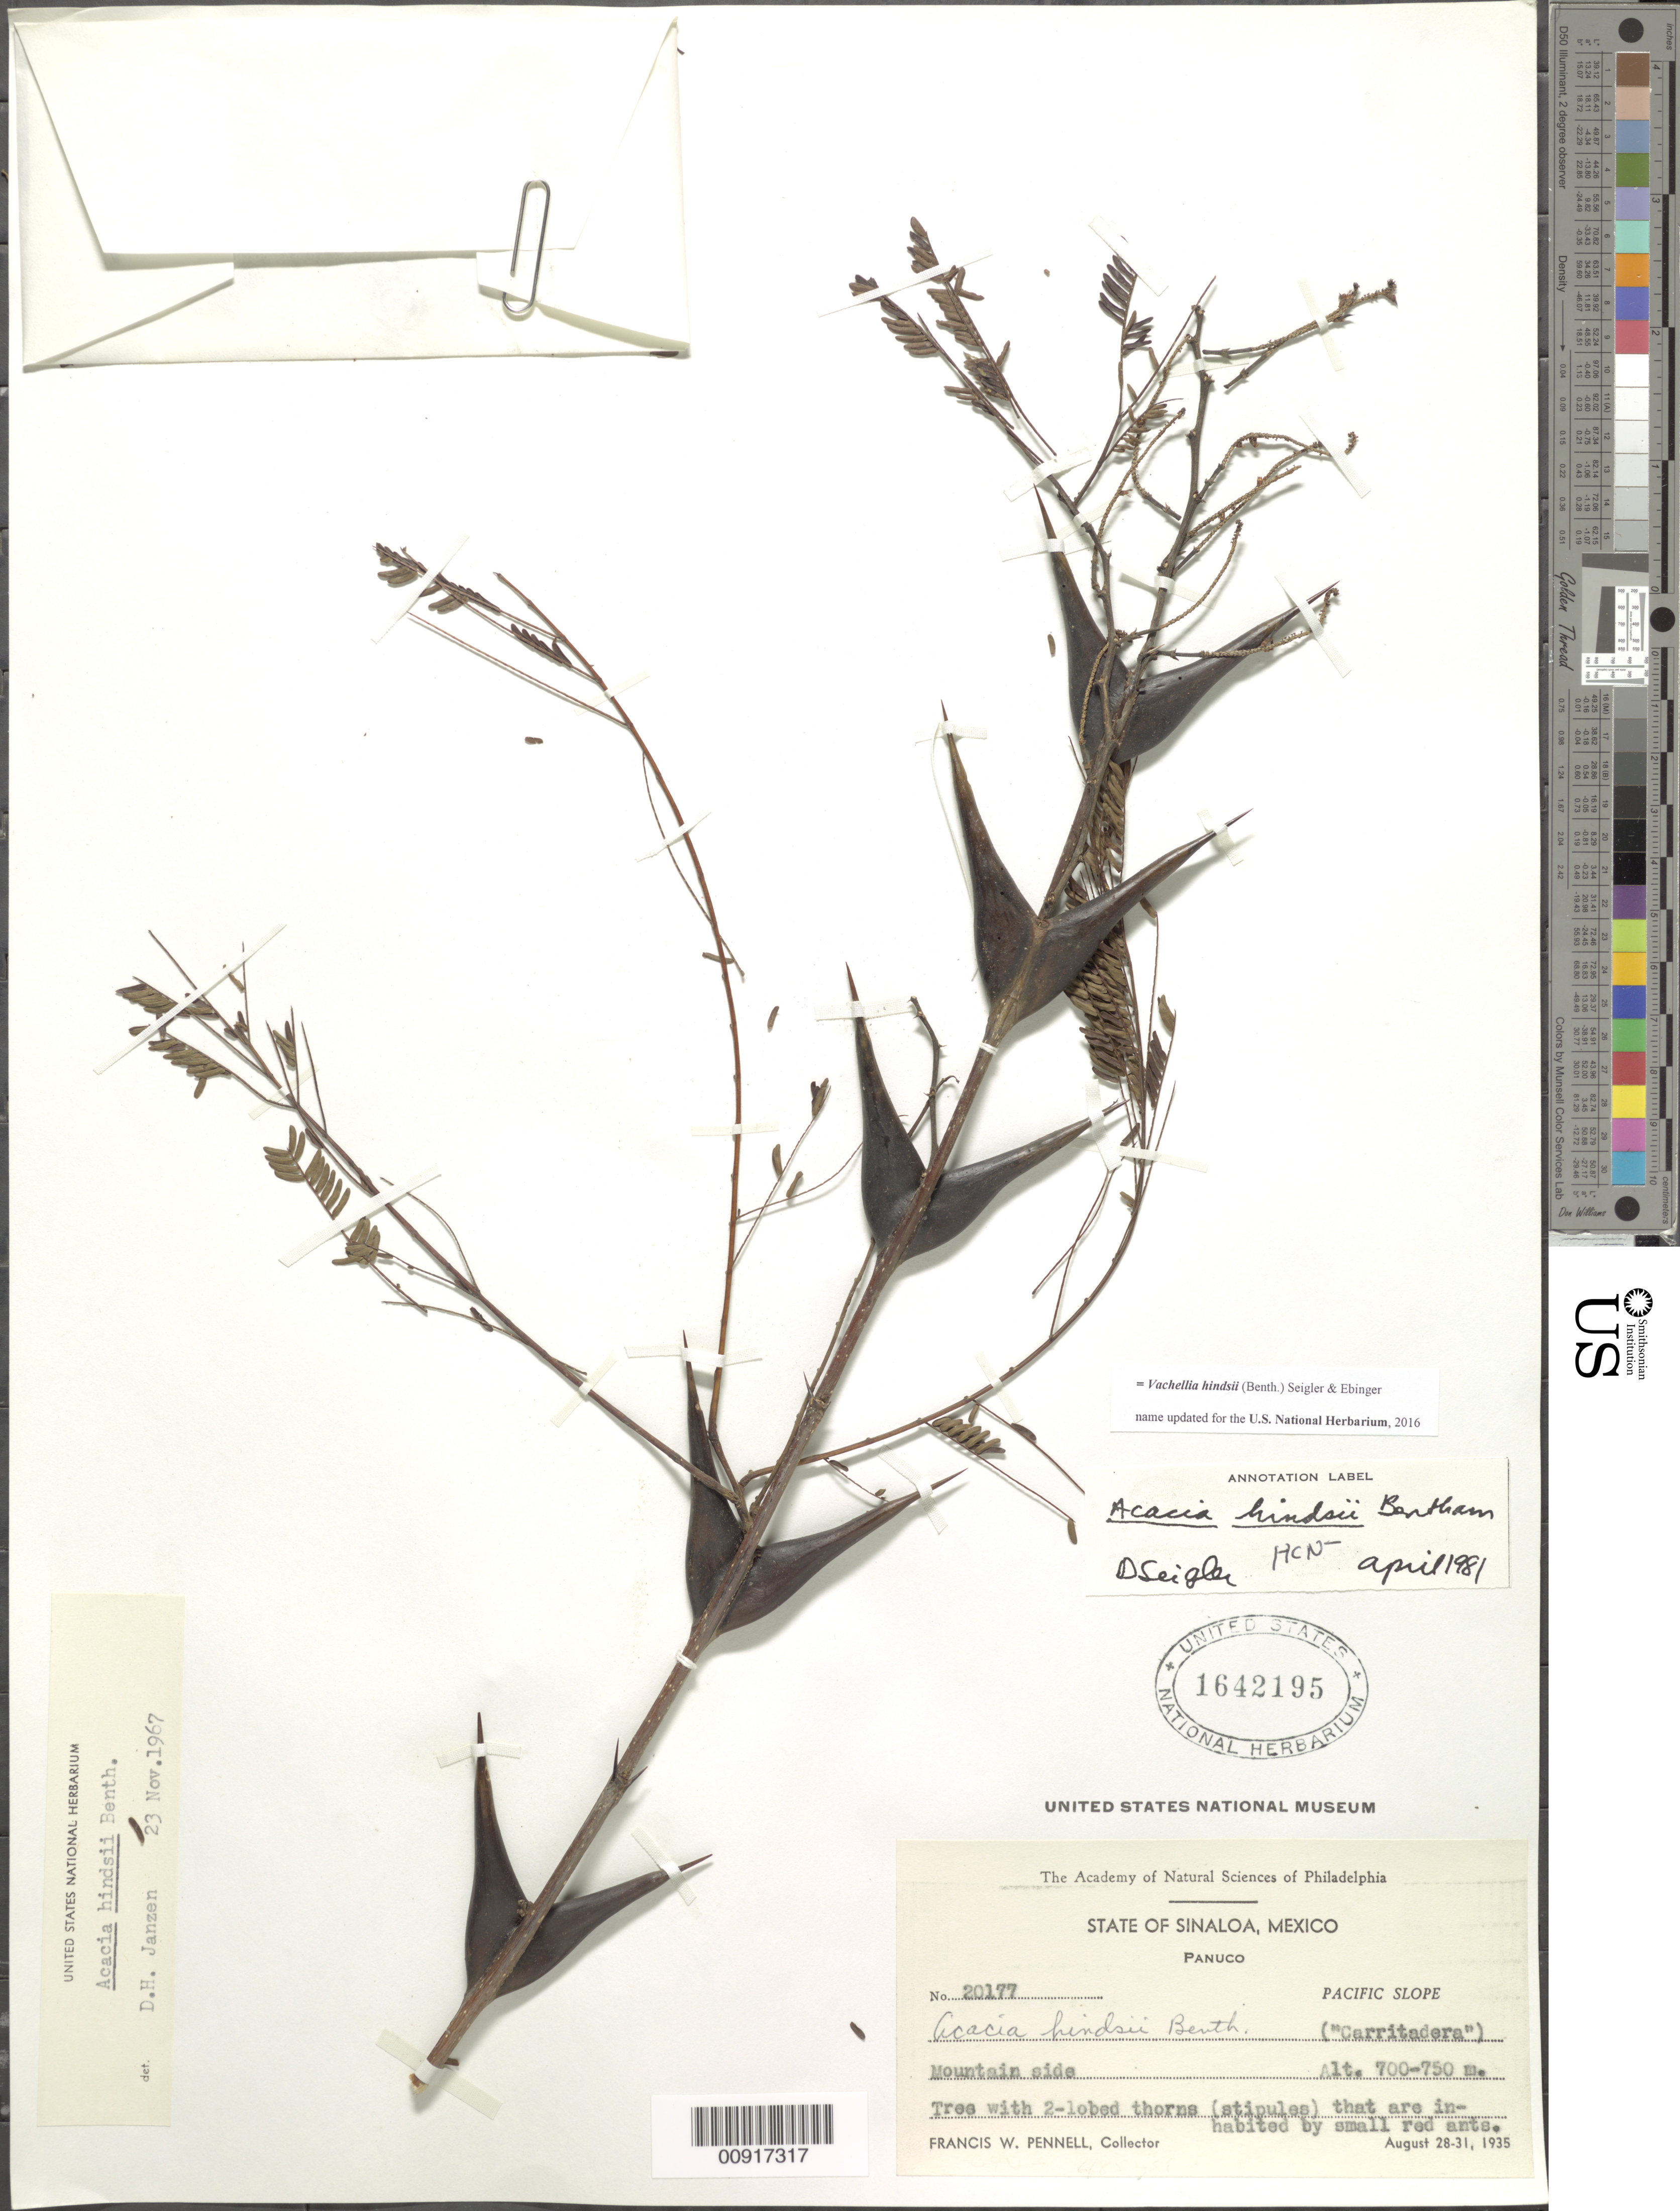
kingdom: Plantae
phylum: Tracheophyta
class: Magnoliopsida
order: Fabales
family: Fabaceae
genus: Vachellia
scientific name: Vachellia hindsii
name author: (Benth.) Seigler & Ebinger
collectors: F. W. Pennell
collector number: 20177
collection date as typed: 28 Aug 1935 to 31 Aug 1935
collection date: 1935-08-28/1935-08-31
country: Mexico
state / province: Sinaloa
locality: Panuco, State of Sinaloa. Pacific slope.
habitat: Mountain side.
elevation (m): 750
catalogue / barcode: US 1642195